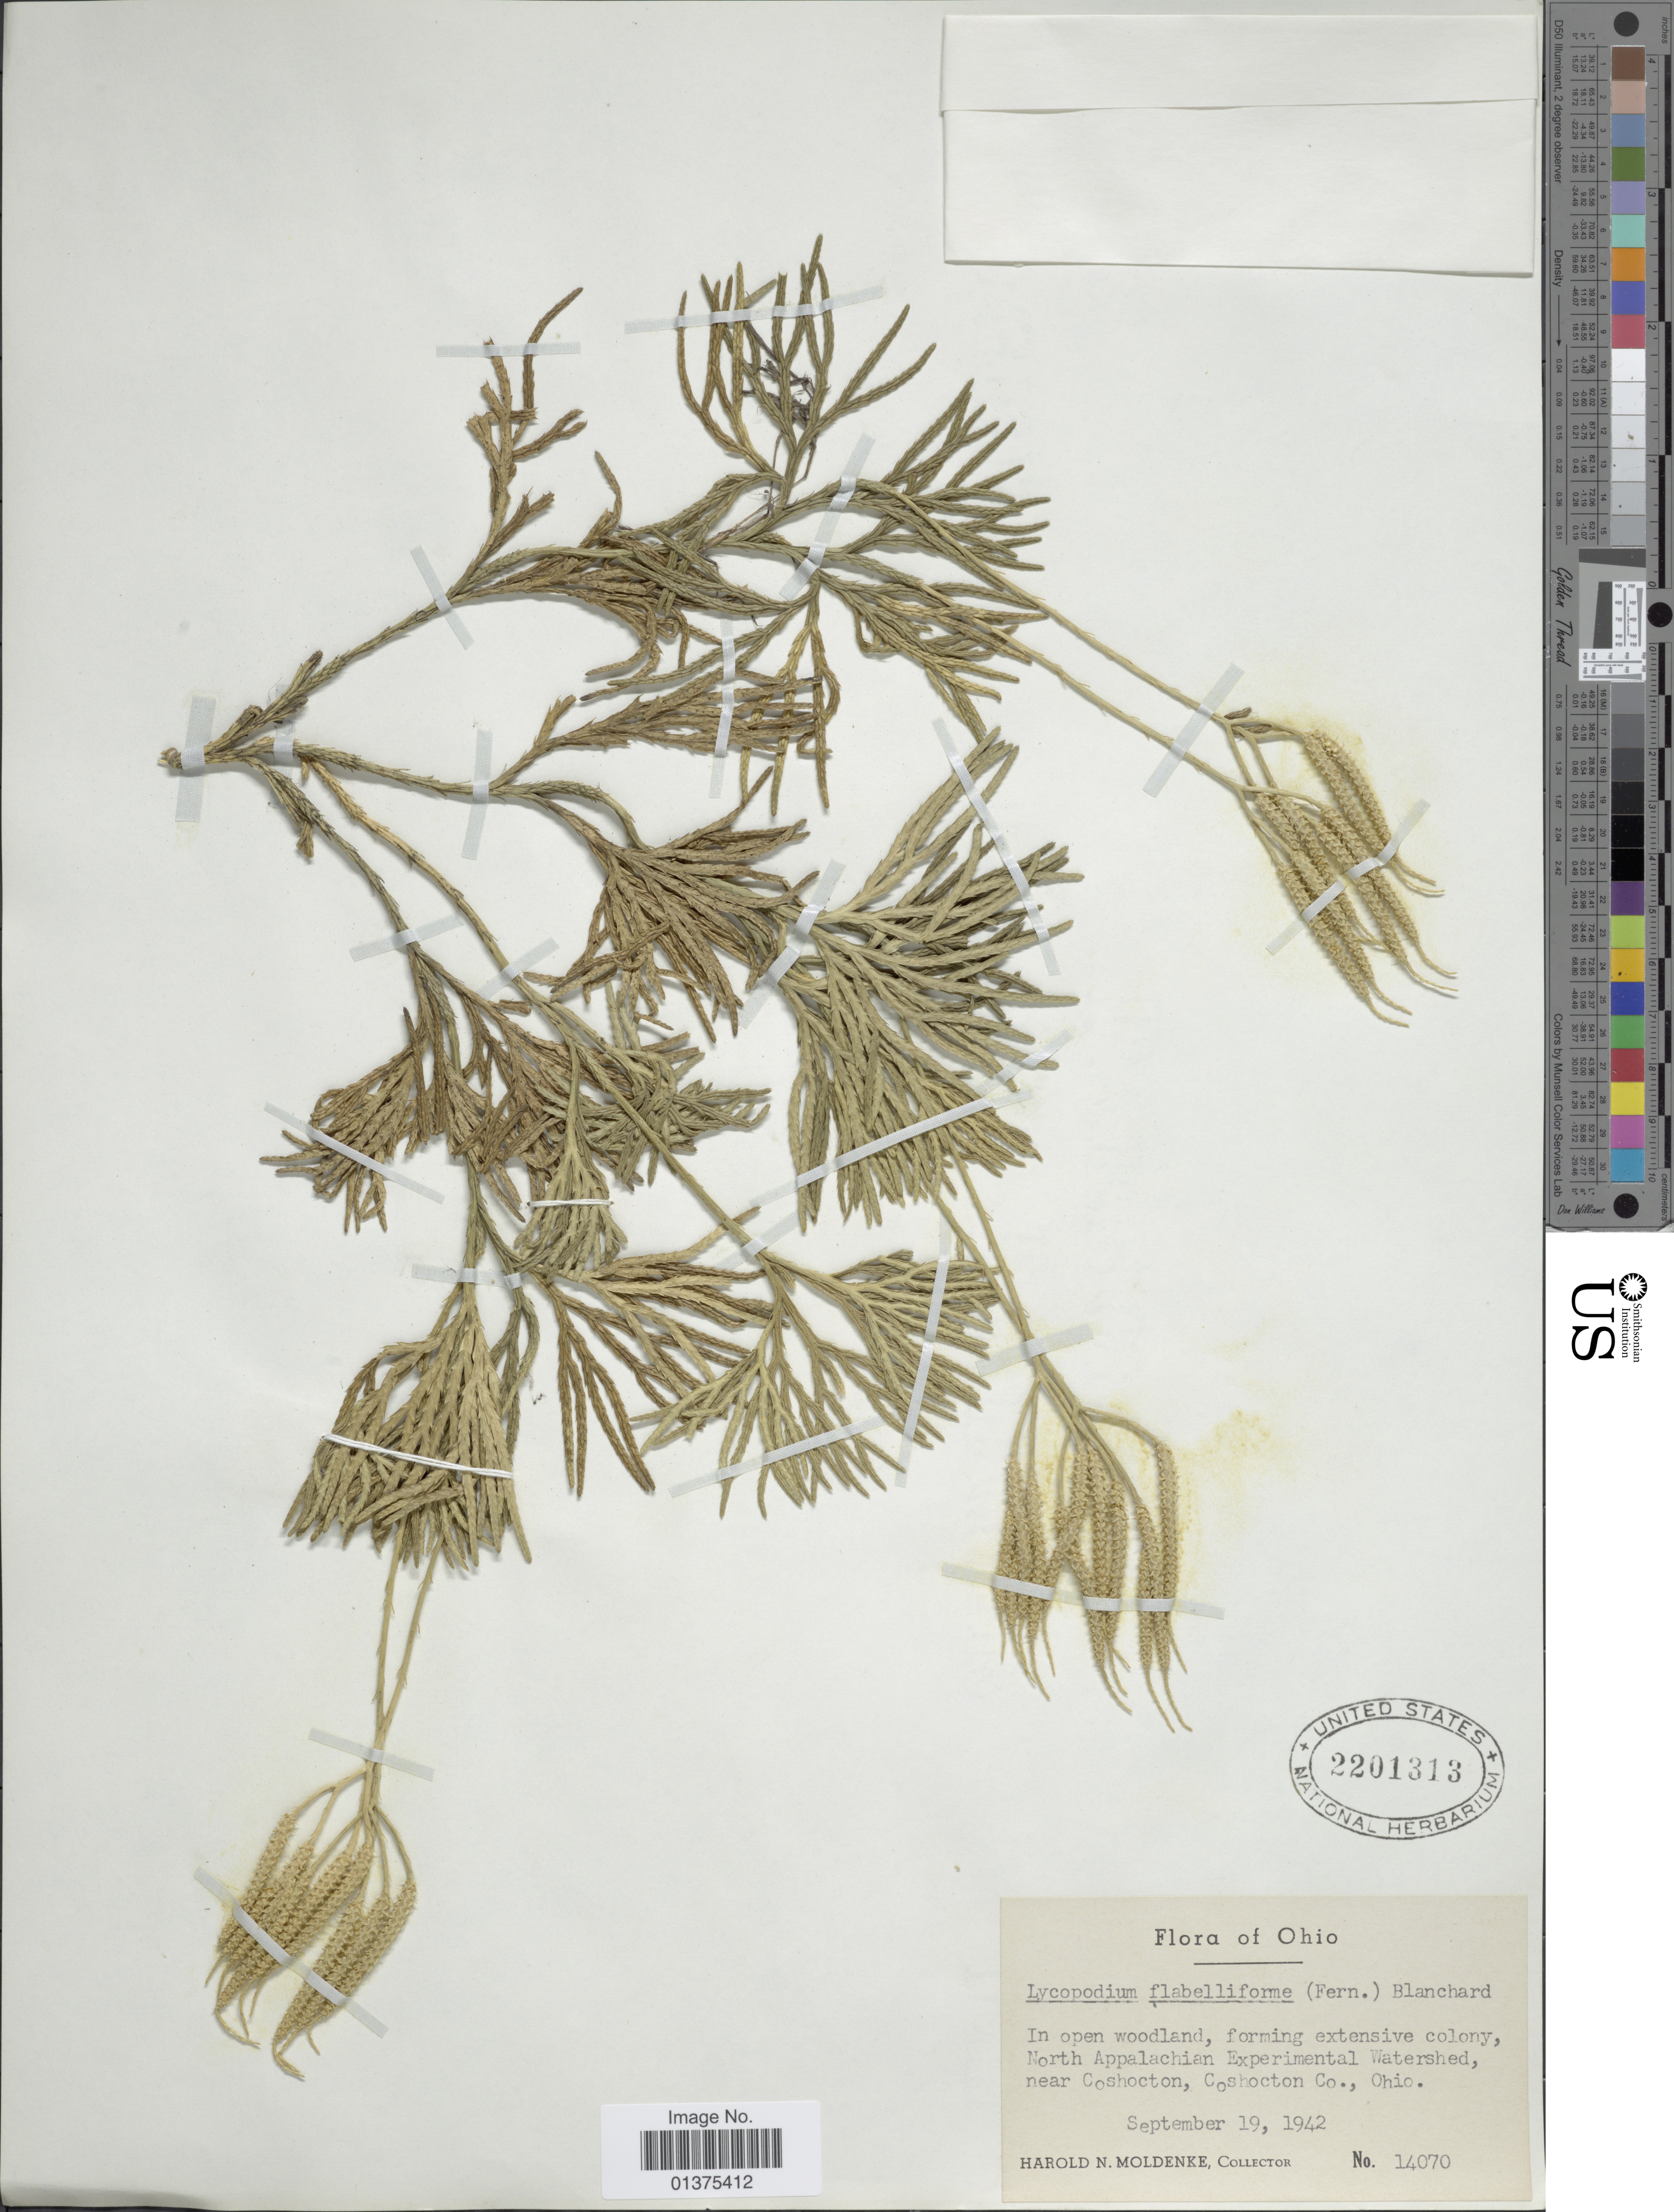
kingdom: Plantae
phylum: Tracheophyta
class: Lycopodiopsida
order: Lycopodiales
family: Lycopodiaceae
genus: Diphasiastrum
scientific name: Diphasiastrum digitatum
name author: (Dill. ex A. Braun) Holub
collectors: H. N. Moldenke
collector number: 14070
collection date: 1942-09-19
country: United States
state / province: Ohio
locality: In open woodland, forming extensive colony, North Appalachian, Experimental Watershed, near Coshocton, Coshocton Co.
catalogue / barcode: US 2201313